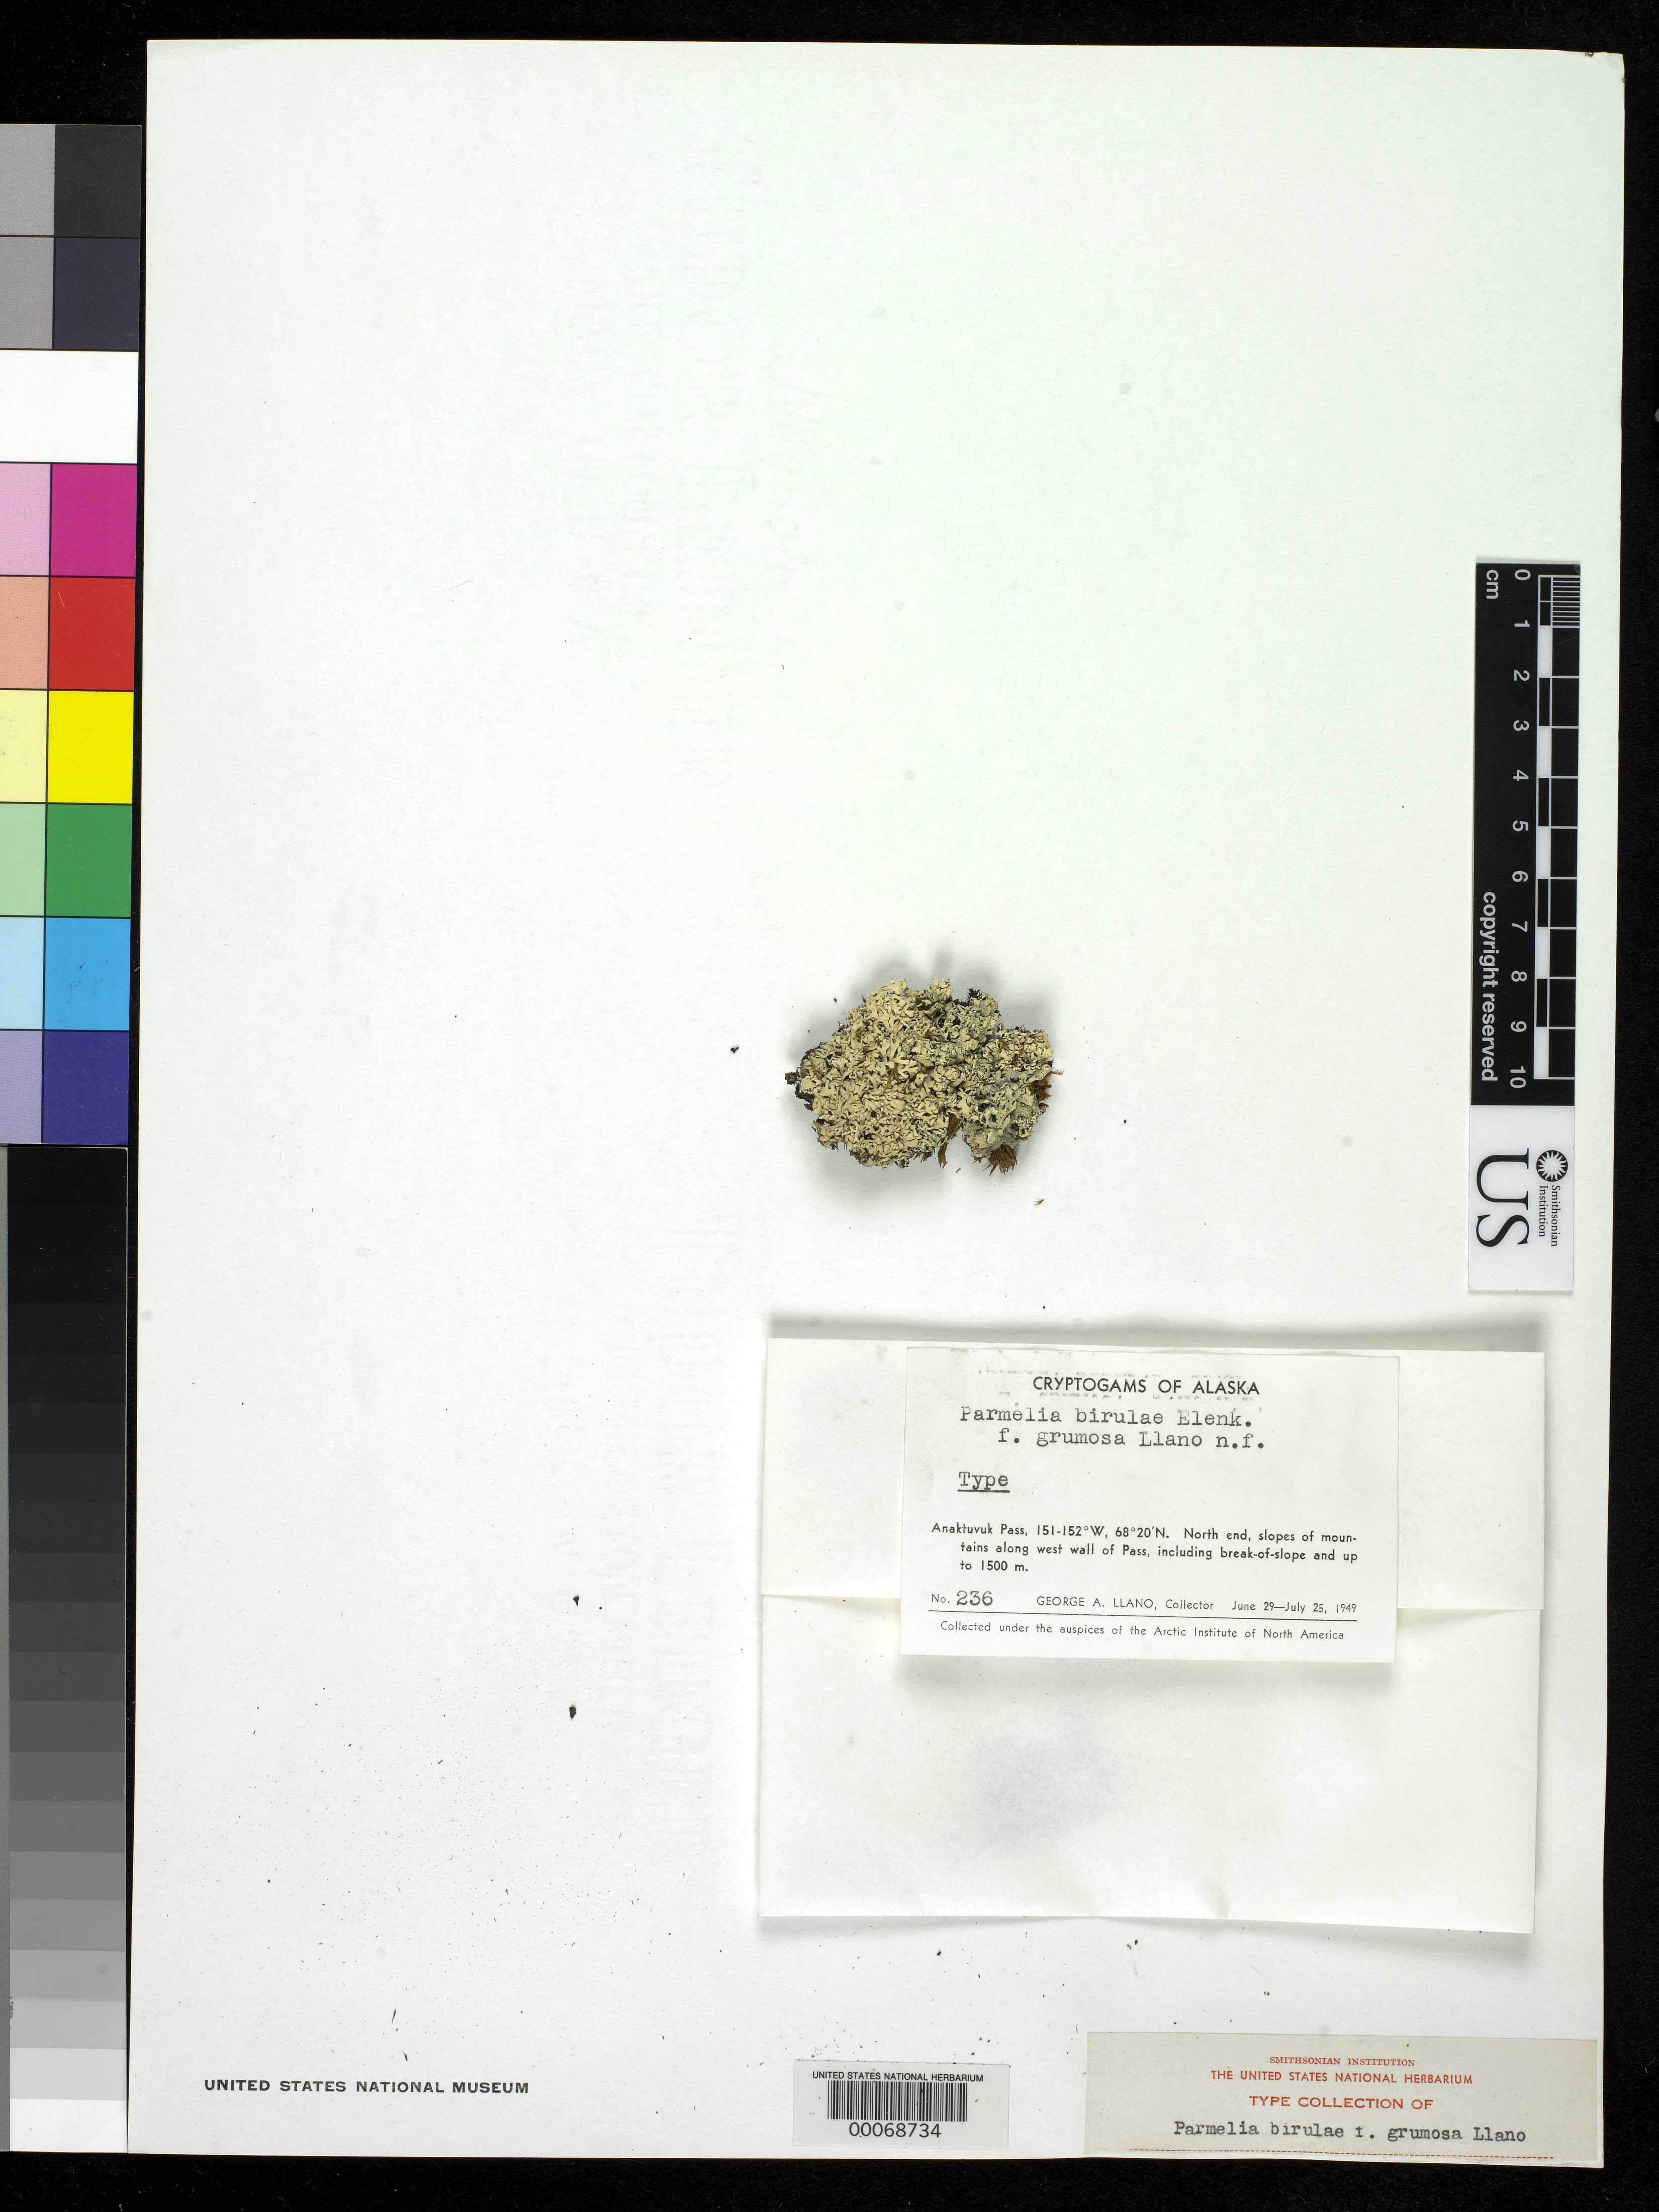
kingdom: Fungi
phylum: Ascomycota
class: Lecanoromycetes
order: Lecanorales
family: Parmeliaceae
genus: Parmelia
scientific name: Parmelia birulae f. grumosa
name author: Llano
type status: Syntype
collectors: G. Llano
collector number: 236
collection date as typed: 29 Jun 1949 to 25 Jul 1949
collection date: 1949-06-29/1949-07-25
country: United States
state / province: Alaska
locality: Anaktuvuk Pass, north end, slopes along west wall of pass.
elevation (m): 1500